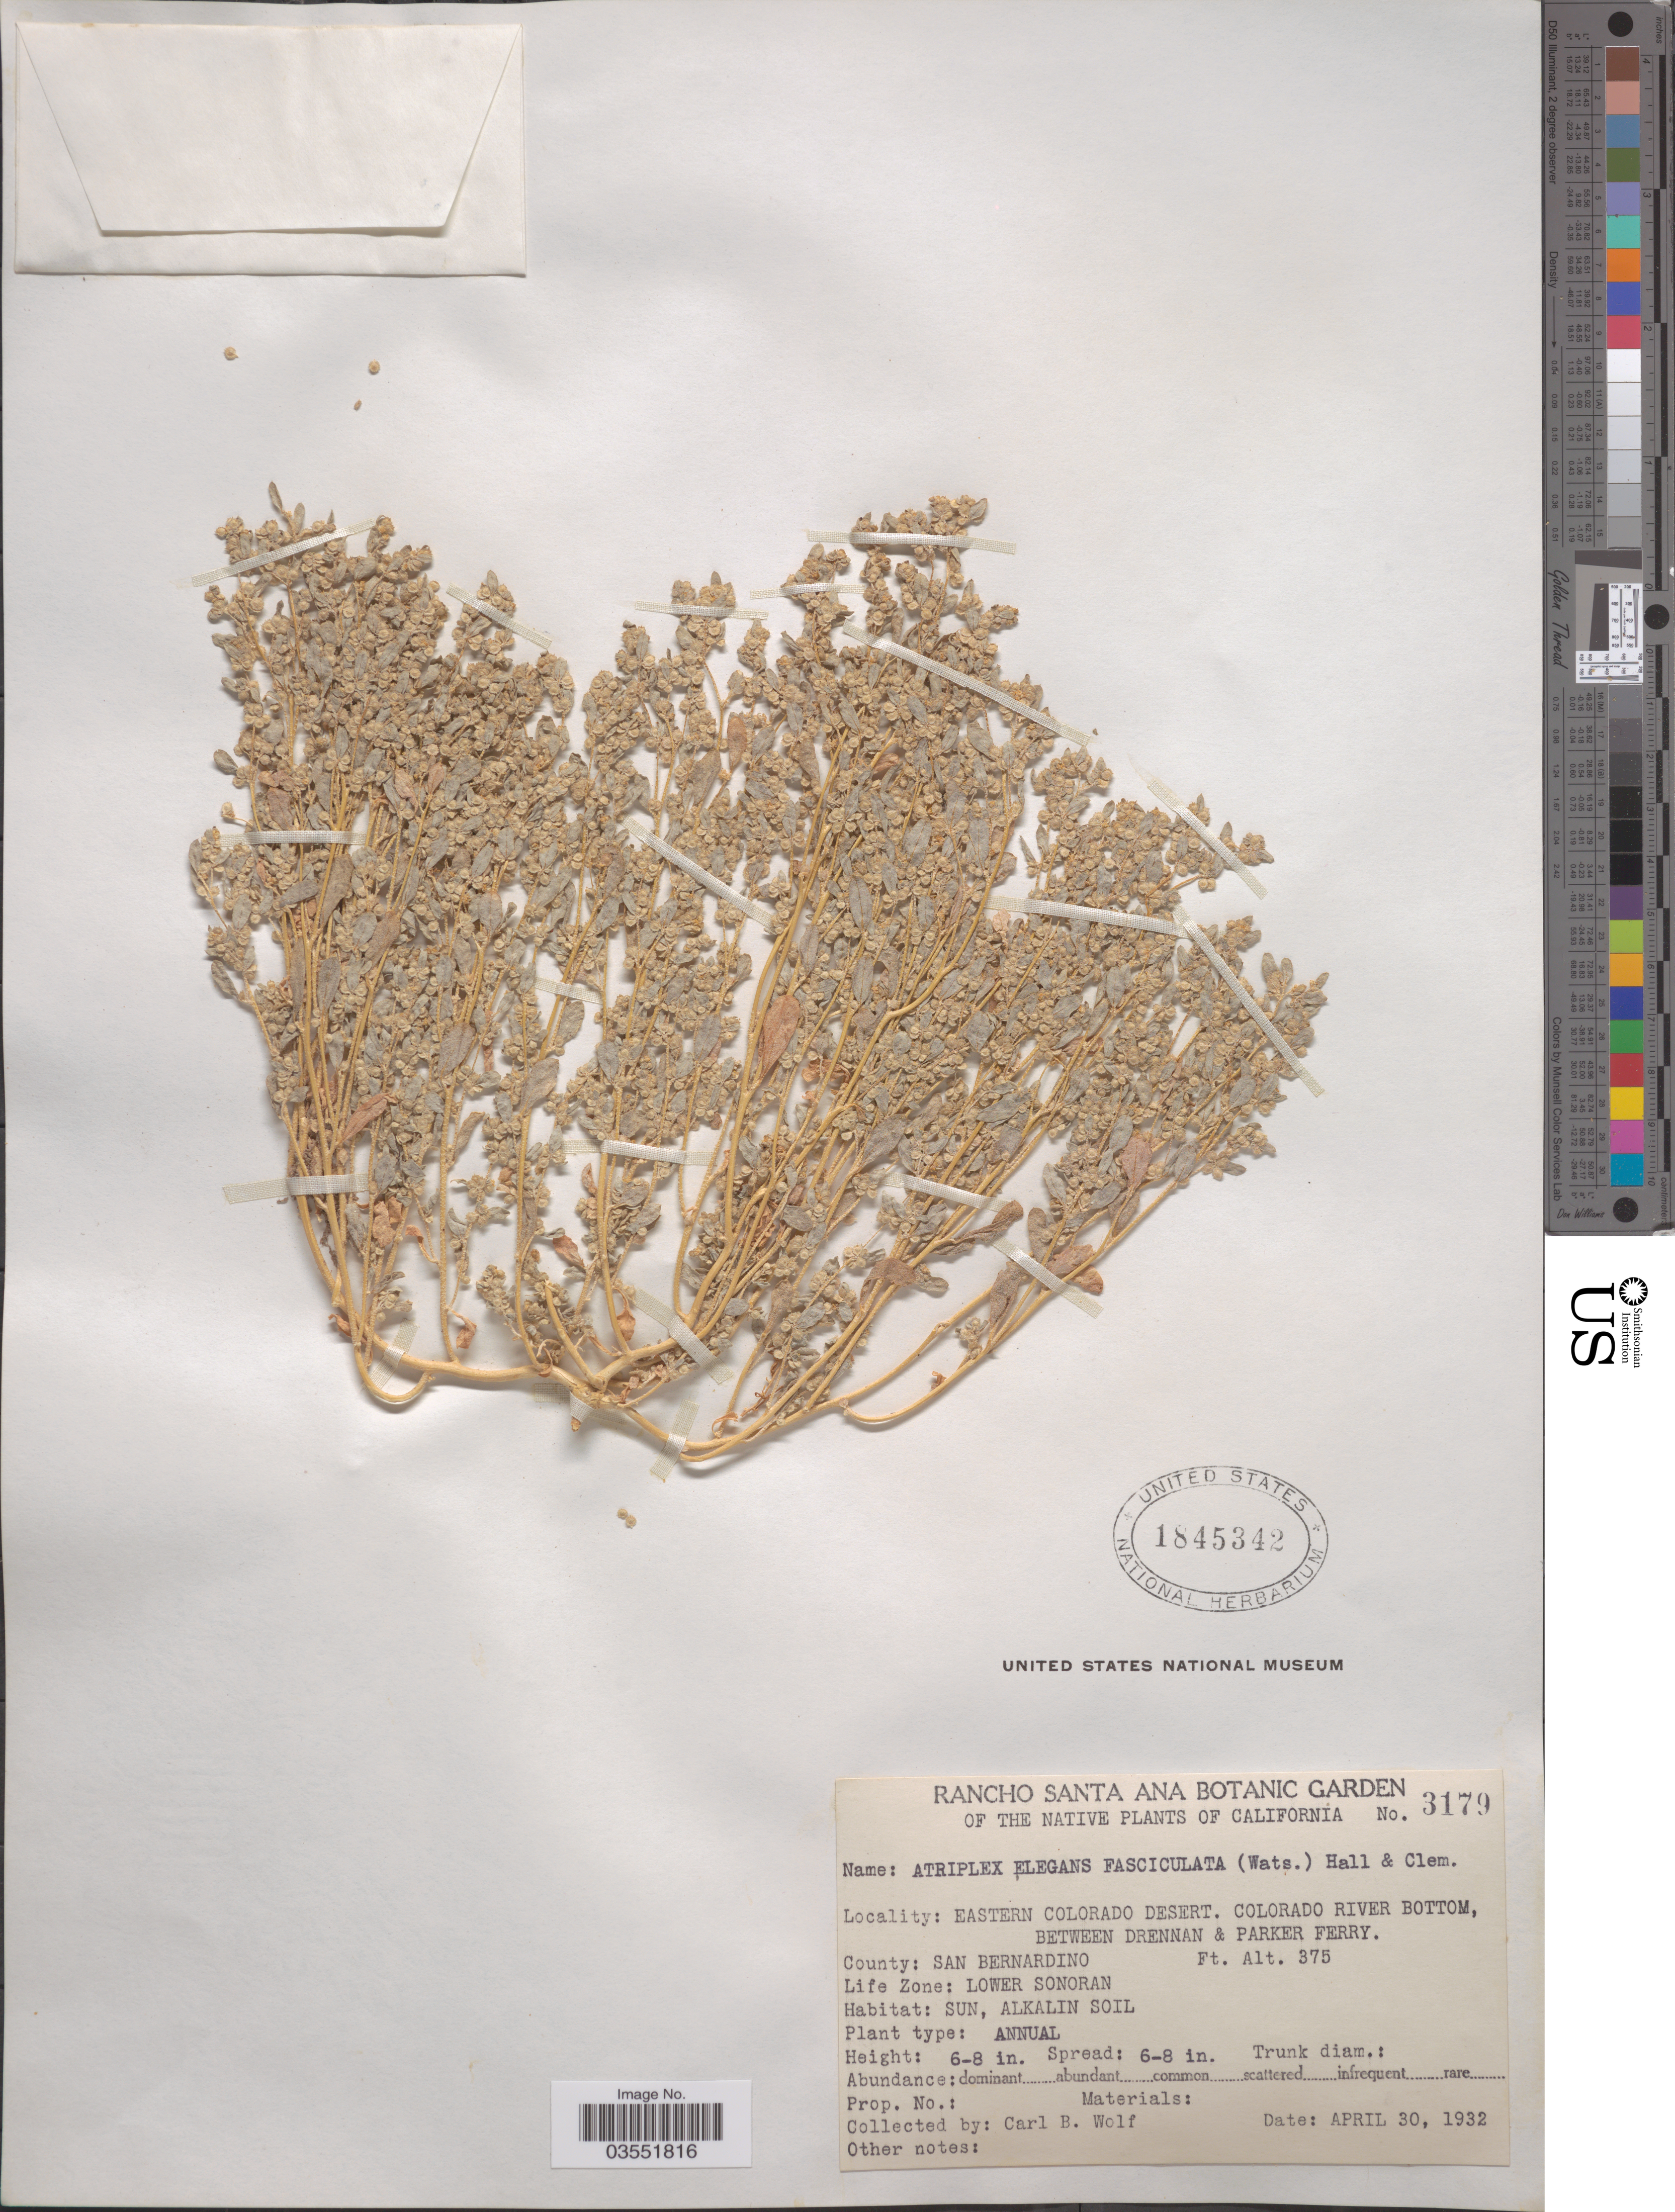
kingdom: Plantae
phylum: Tracheophyta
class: Magnoliopsida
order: Caryophyllales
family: Amaranthaceae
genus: Atriplex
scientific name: Atriplex fasciculata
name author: S. Watson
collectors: C. B. Wolf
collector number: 3179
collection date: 1932-04-30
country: United States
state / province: California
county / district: San Bernardino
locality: Eastern Colorado Desert. Colorado River Bottom, between Drennan & Parker Ferry. County: San Bernardino. Life Zone: Lower Sonoran.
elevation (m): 114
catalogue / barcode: US 1845342